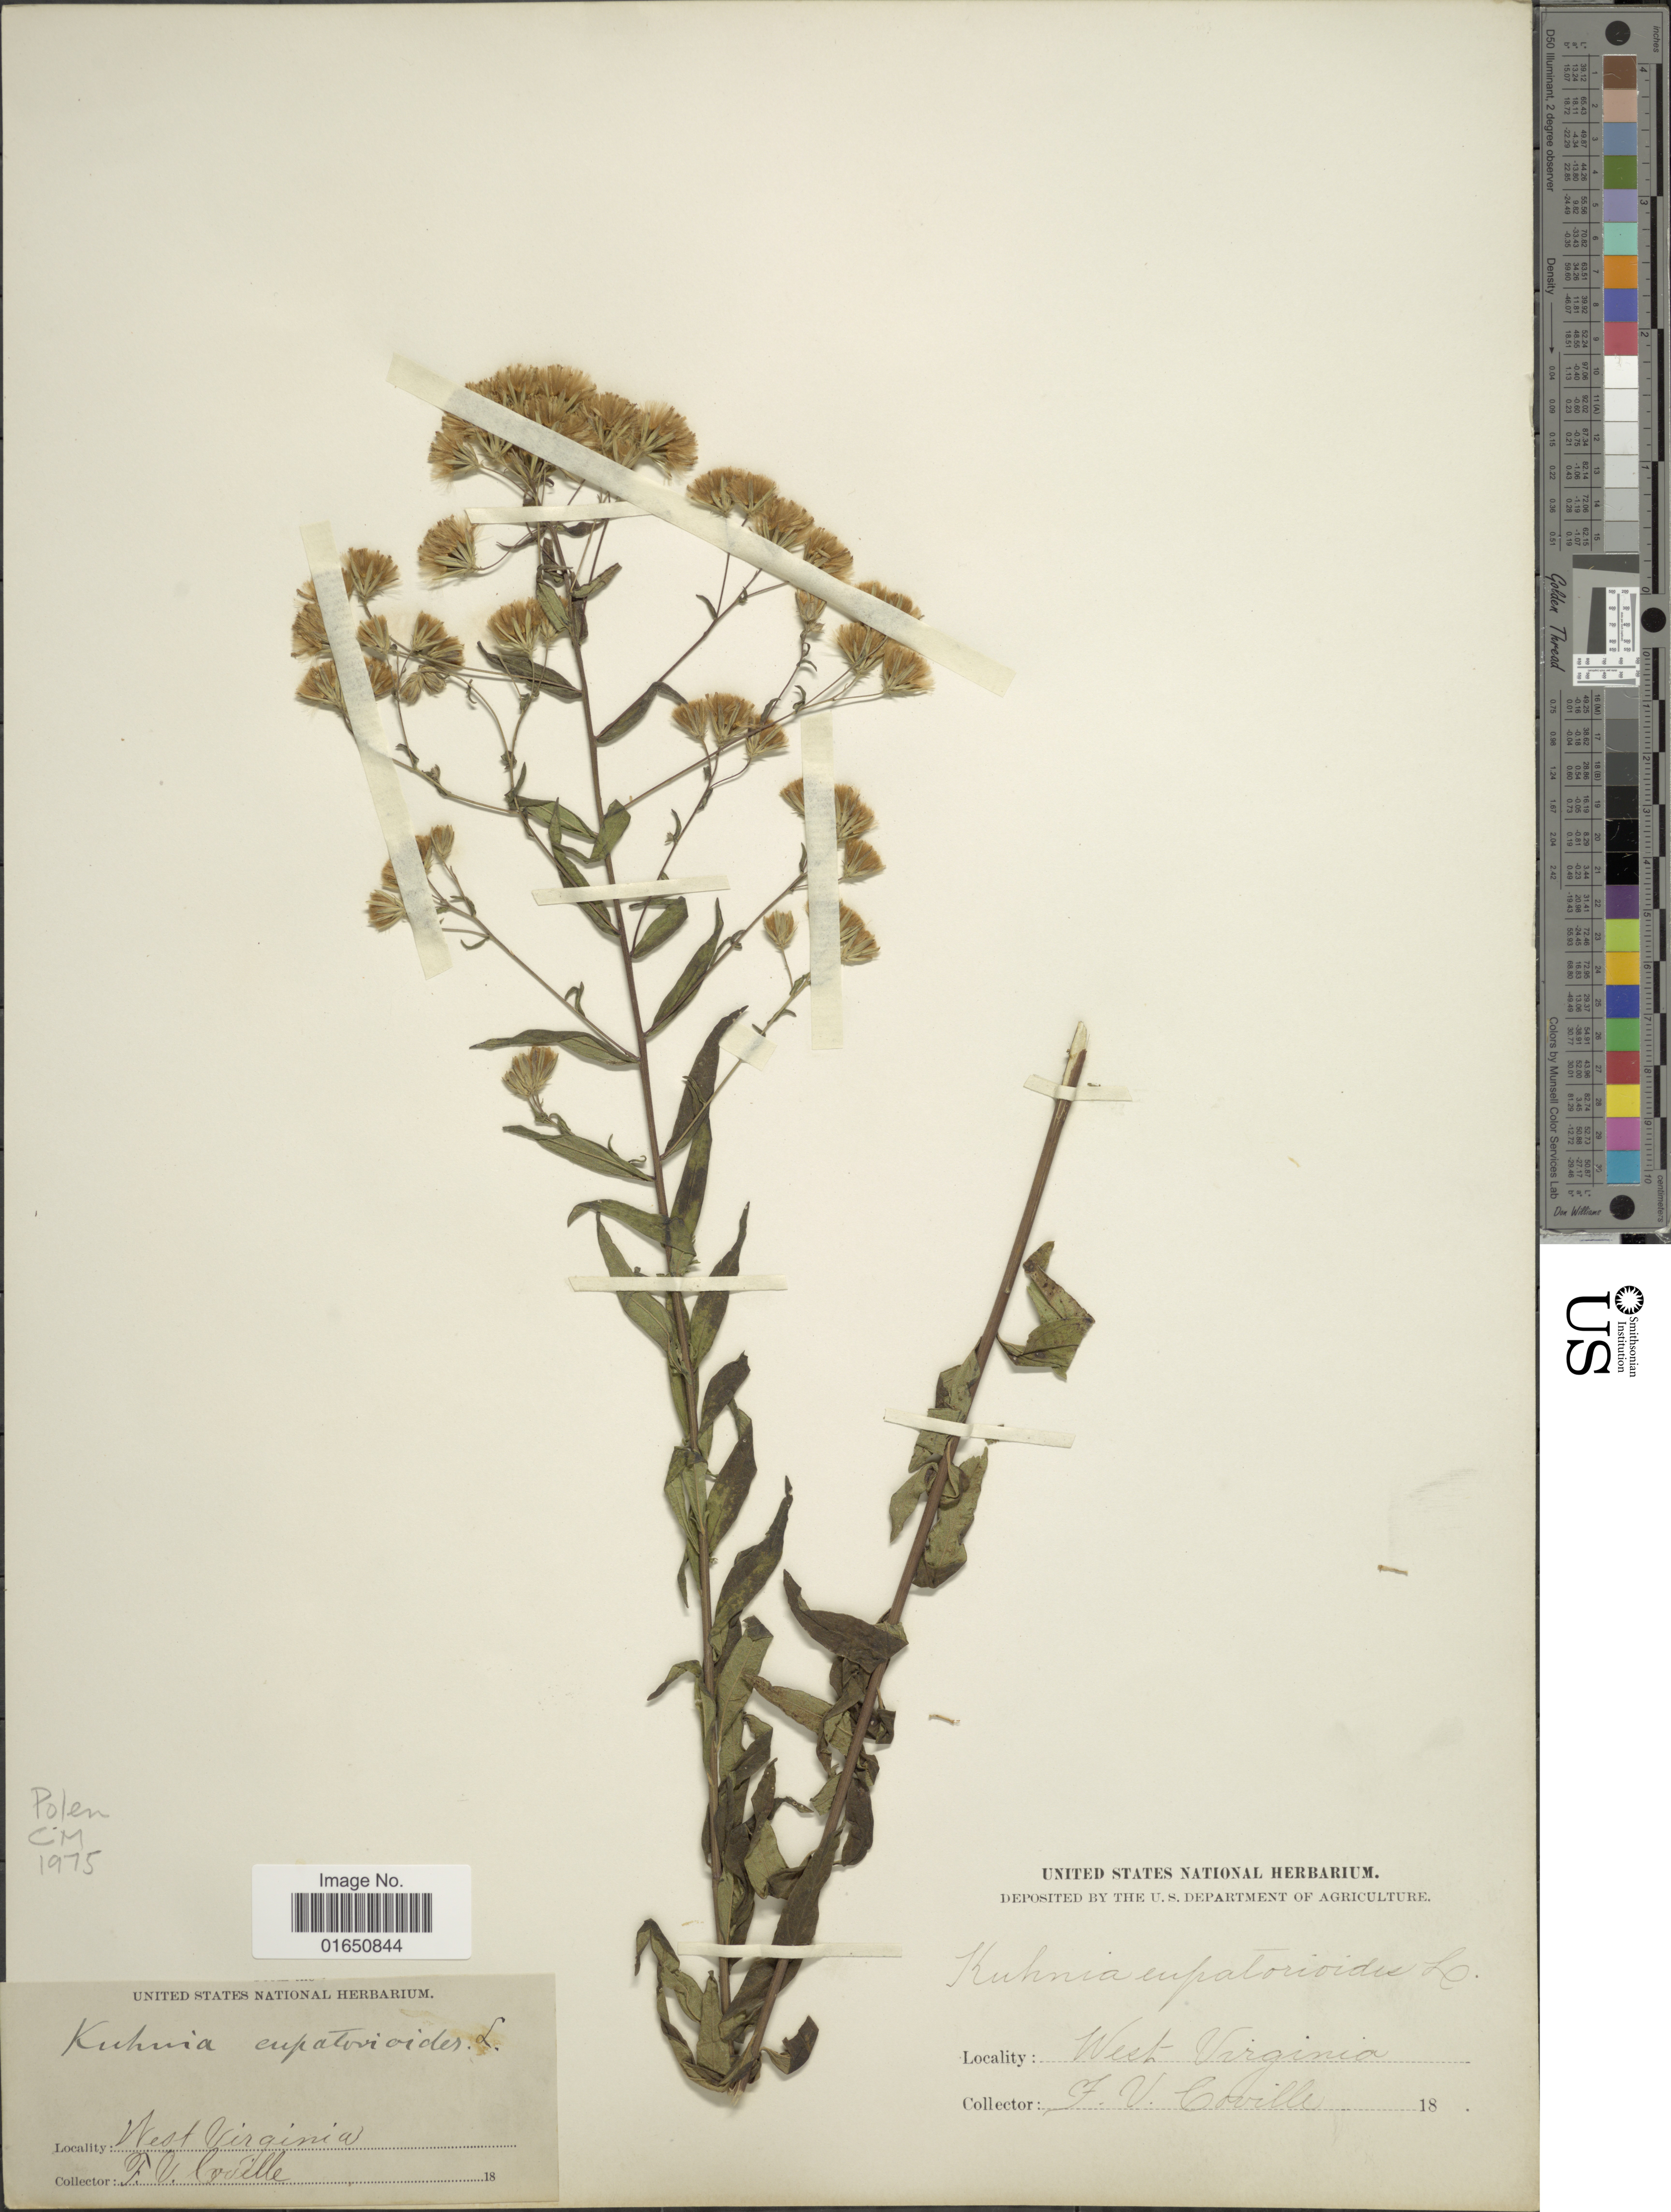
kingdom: Plantae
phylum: Tracheophyta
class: Magnoliopsida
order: Asterales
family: Asteraceae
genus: Brickellia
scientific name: Brickellia eupatorioides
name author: (L.) Shinners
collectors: F. V. Coville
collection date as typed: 18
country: United States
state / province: West Virginia